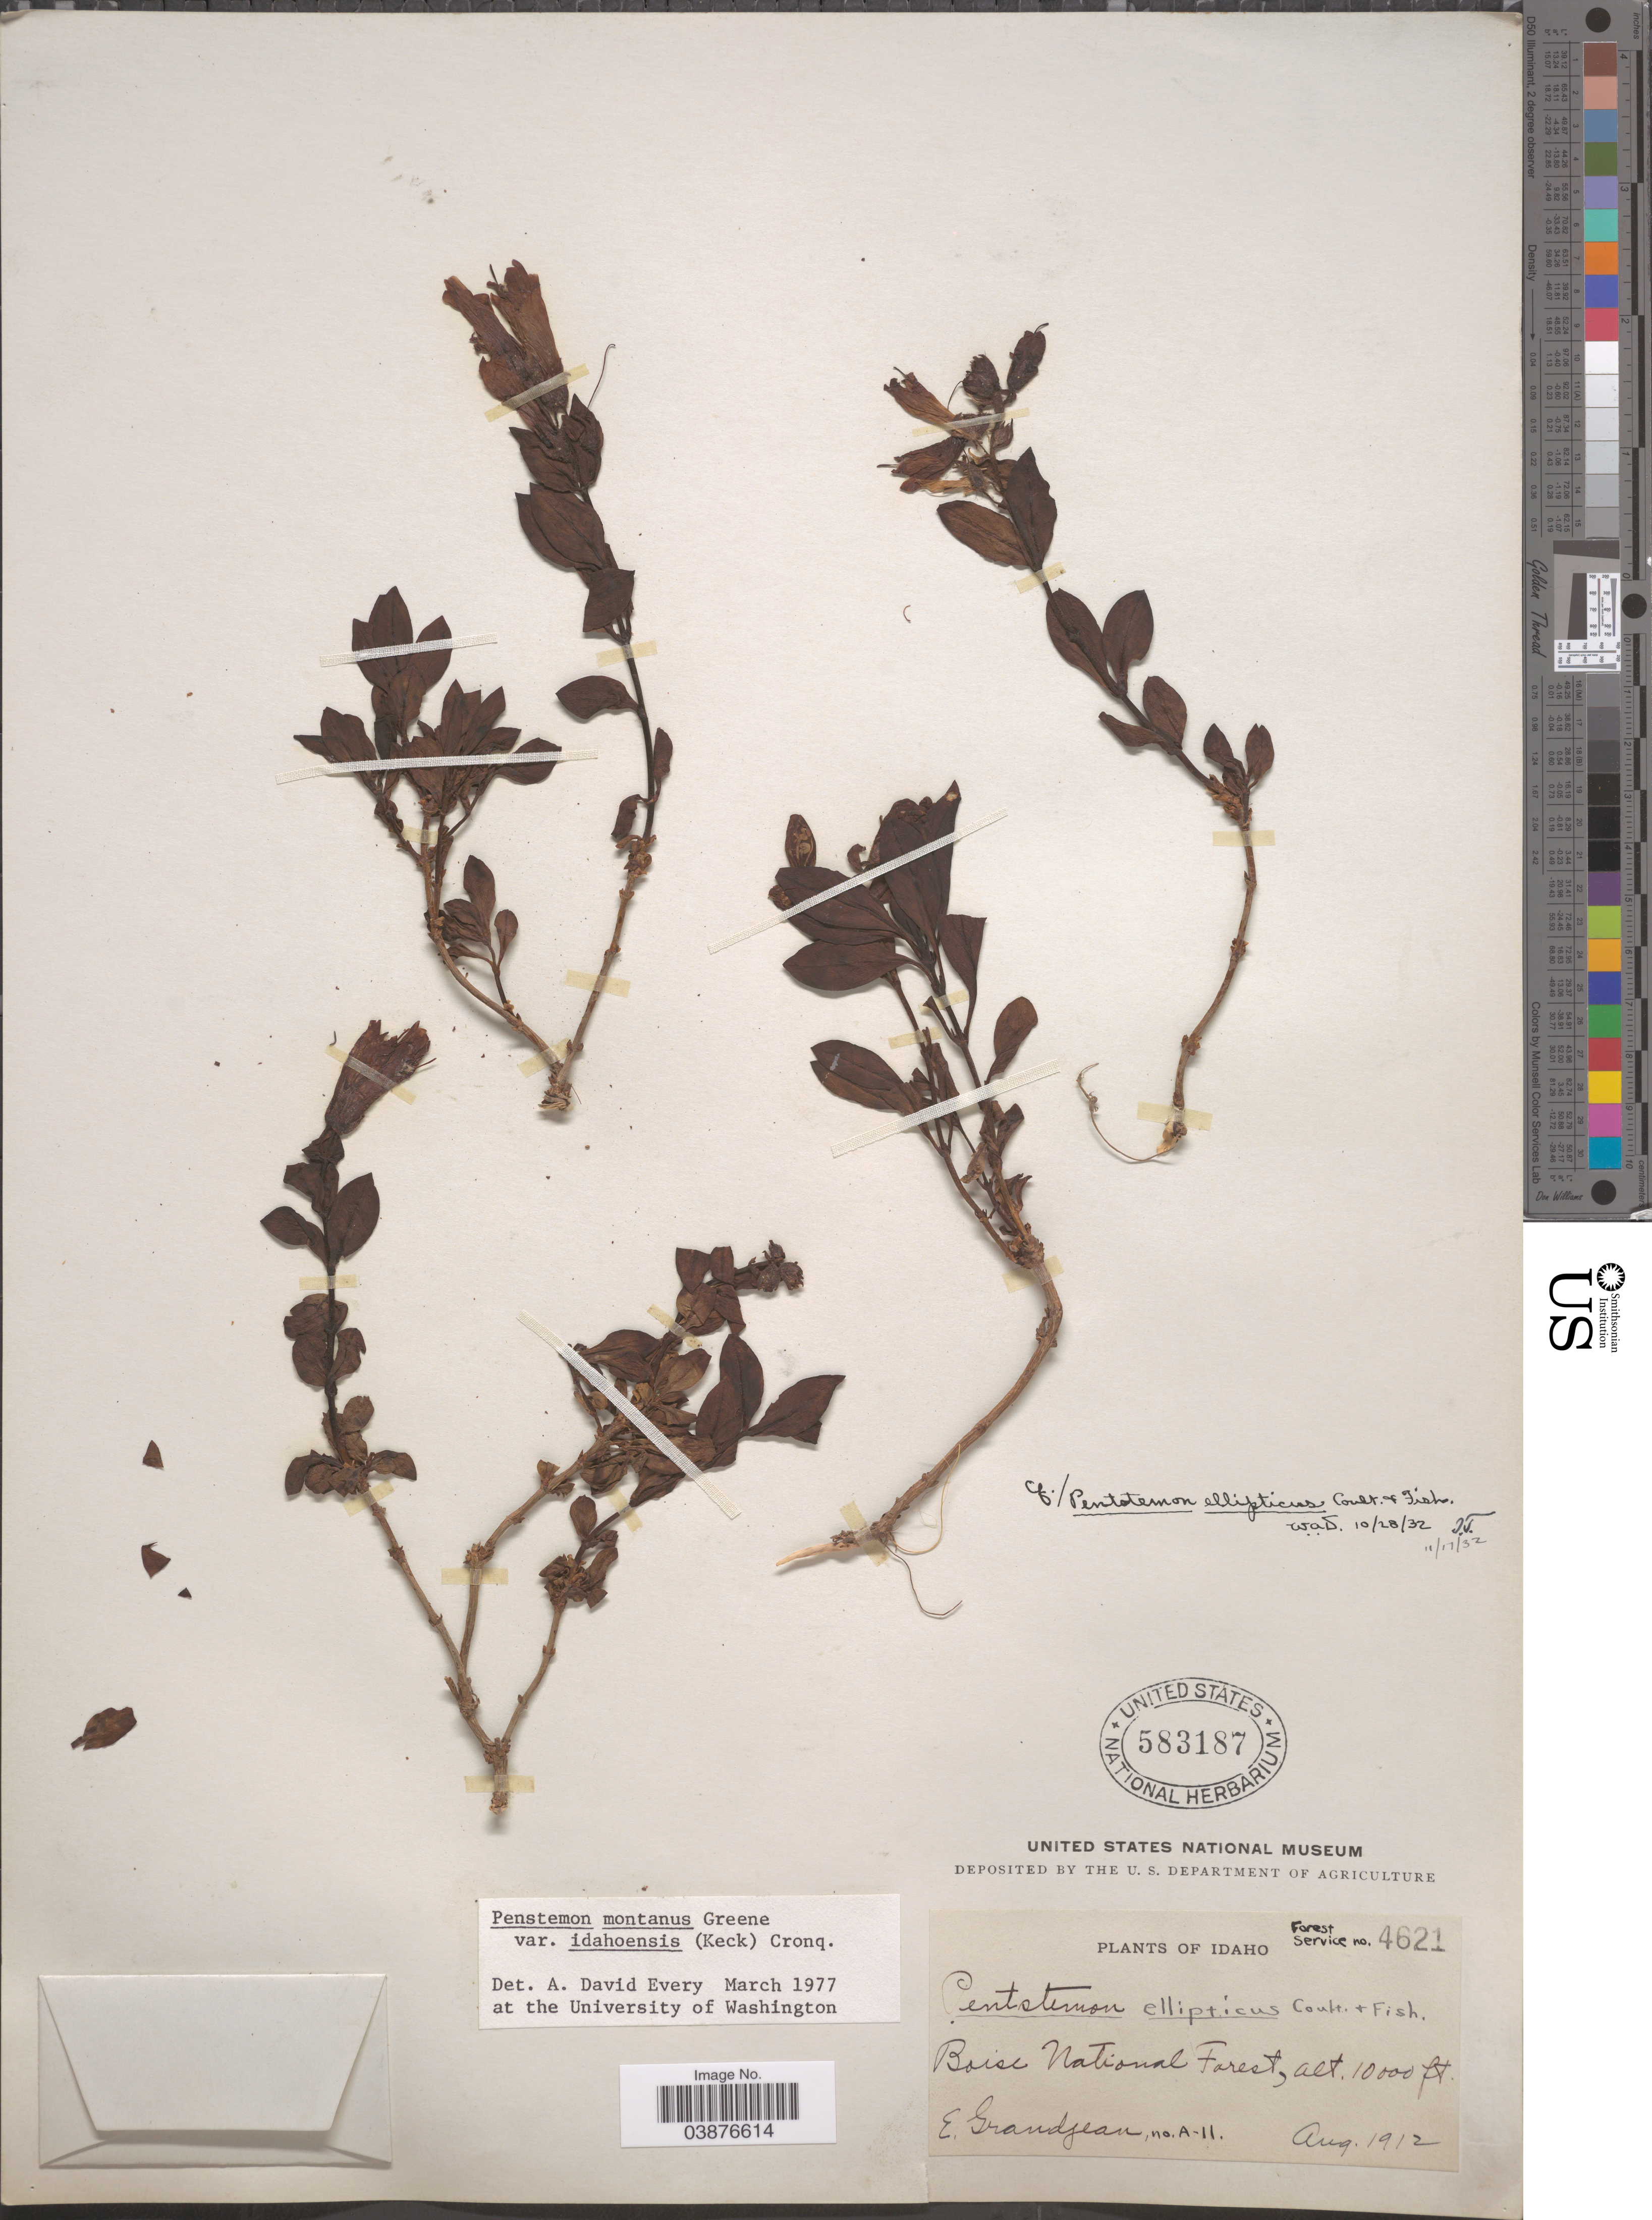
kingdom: Plantae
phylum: Tracheophyta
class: Magnoliopsida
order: Lamiales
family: Plantaginaceae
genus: Penstemon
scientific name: Penstemon montanus var. idahoensis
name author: (D.D. Keck) Cronquist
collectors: E. Grandjean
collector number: A-11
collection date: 1912-08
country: United States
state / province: Idaho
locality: Boise National Forest.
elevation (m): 3048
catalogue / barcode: US 583187